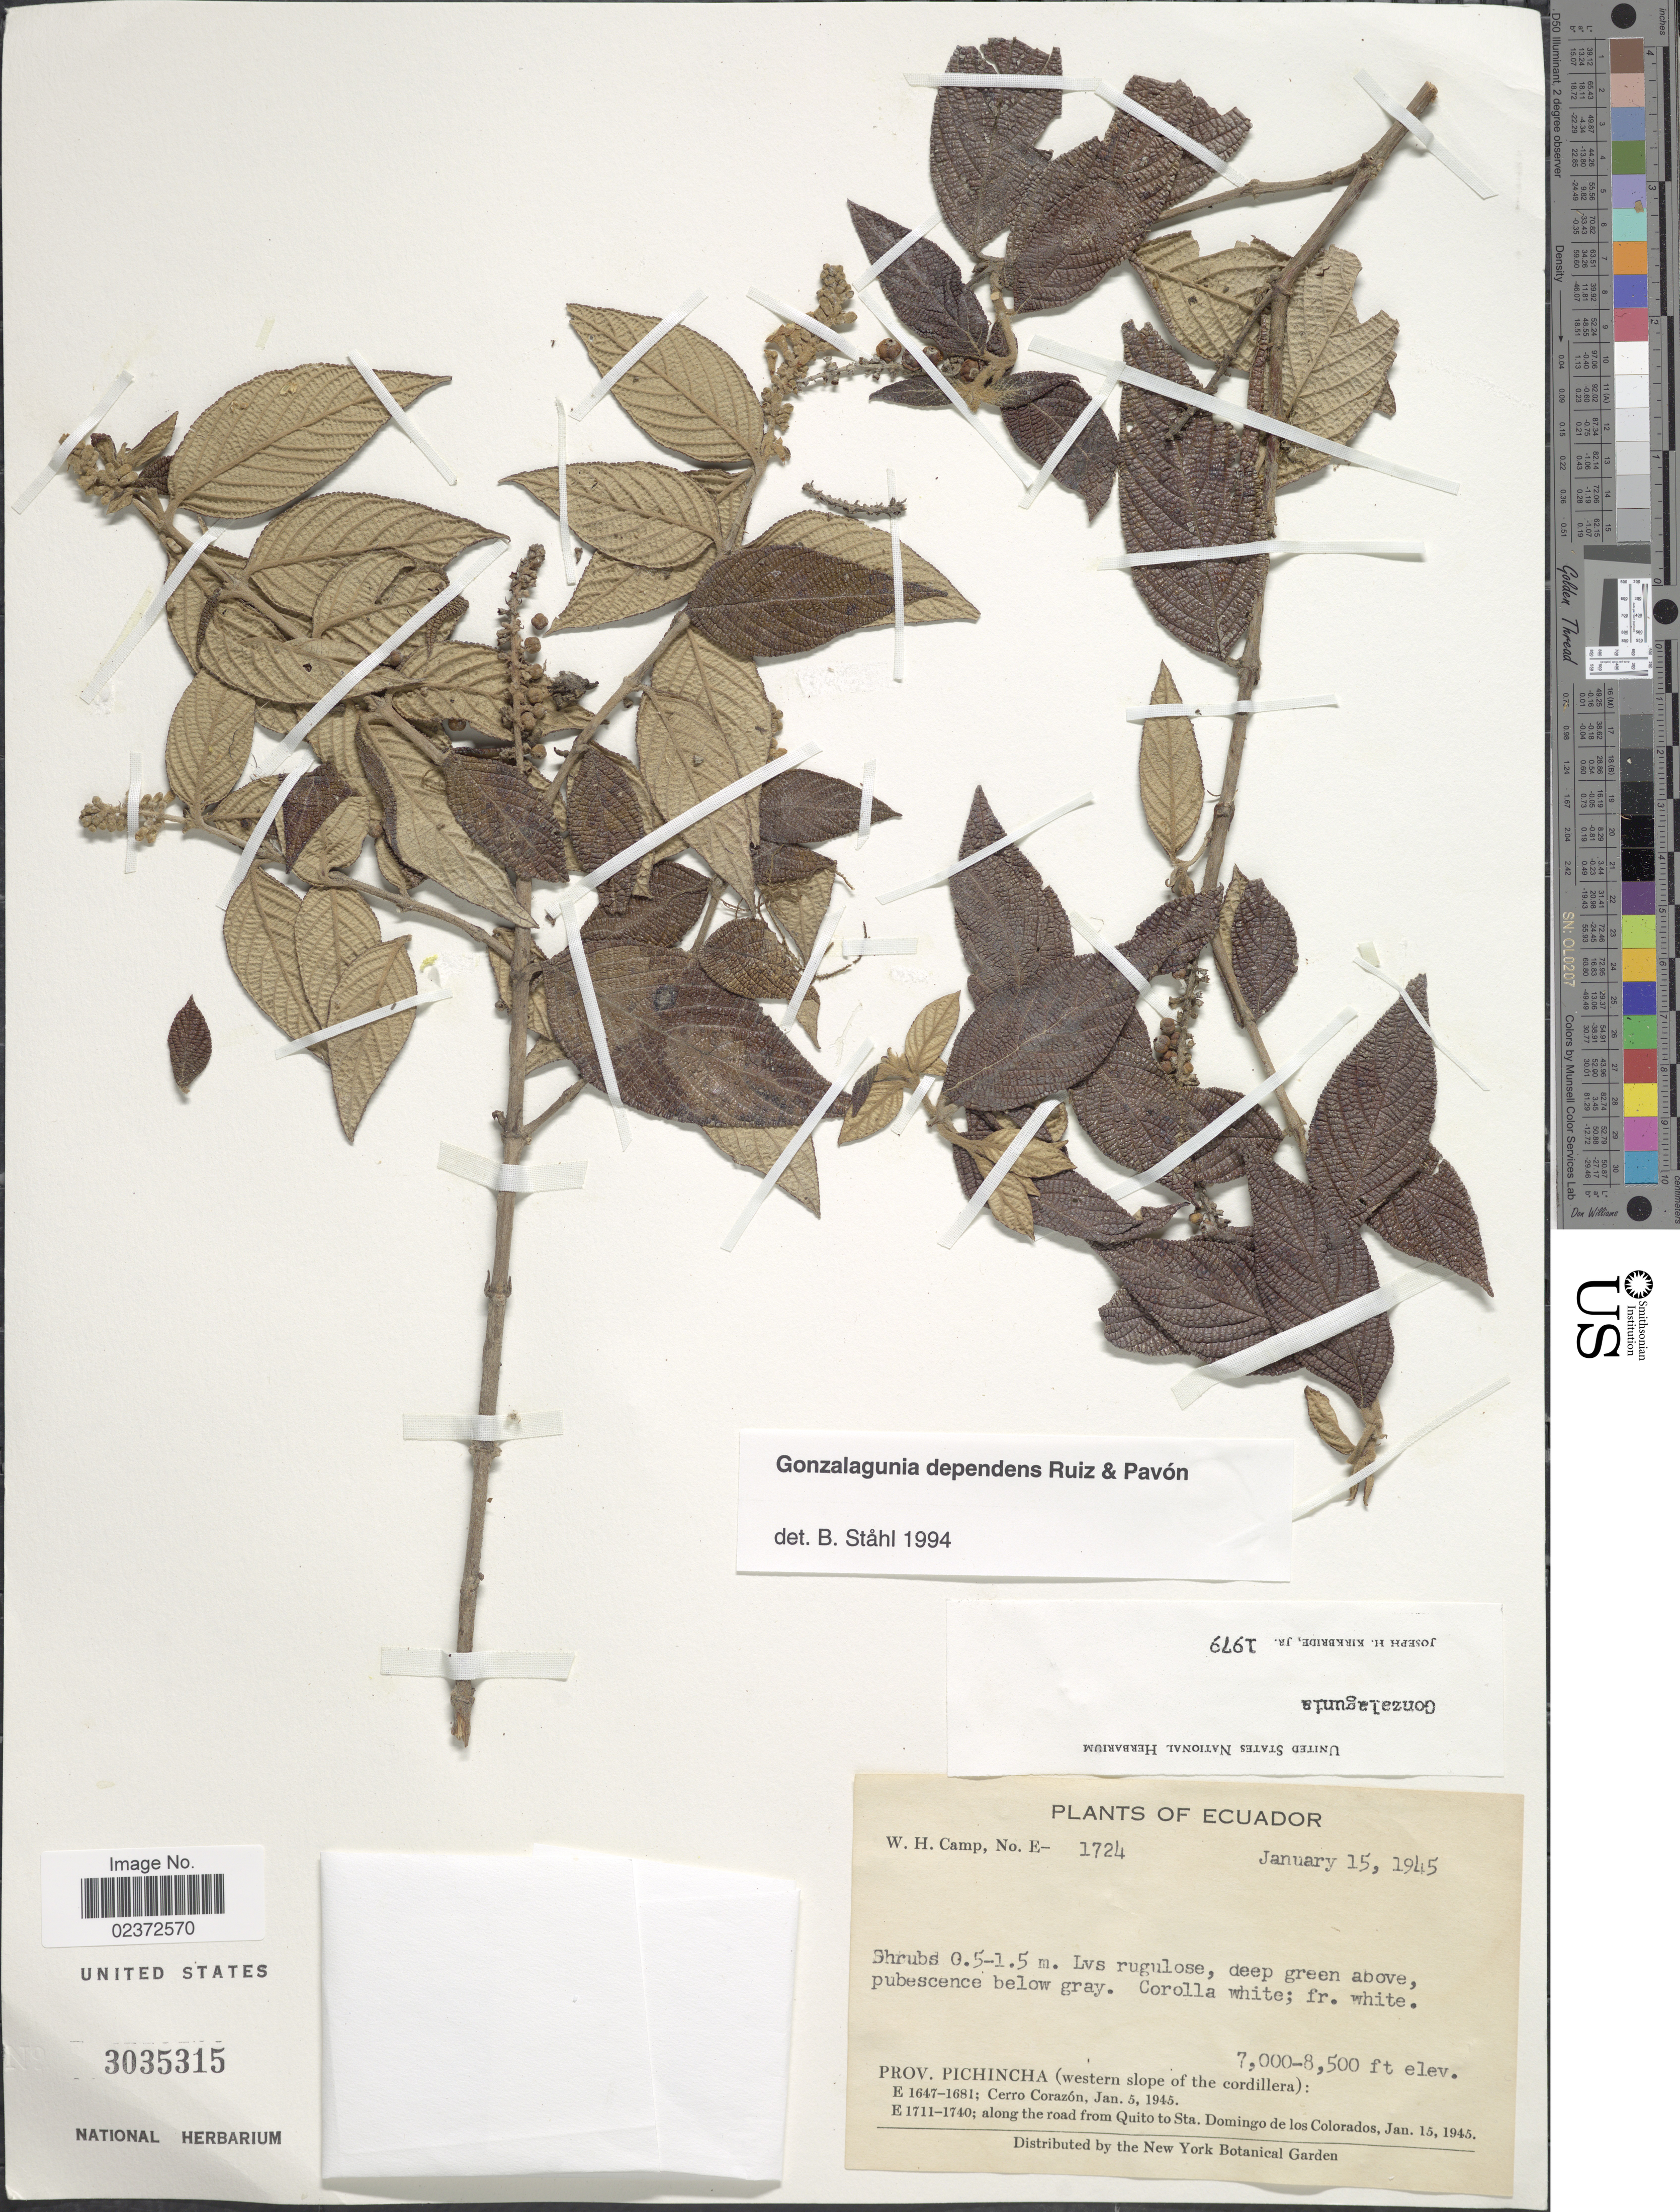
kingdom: Plantae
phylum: Tracheophyta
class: Magnoliopsida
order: Gentianales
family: Rubiaceae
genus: Gonzalagunia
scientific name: Gonzalagunia dependens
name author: Ruiz & Pav.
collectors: W. H. Camp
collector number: E-1724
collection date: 1945-01-15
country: Ecuador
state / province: Pichincha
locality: Western slope of the cordillera: Along the road from Quito to Sta. Domingo de los Colorados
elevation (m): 2134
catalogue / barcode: US 3035315